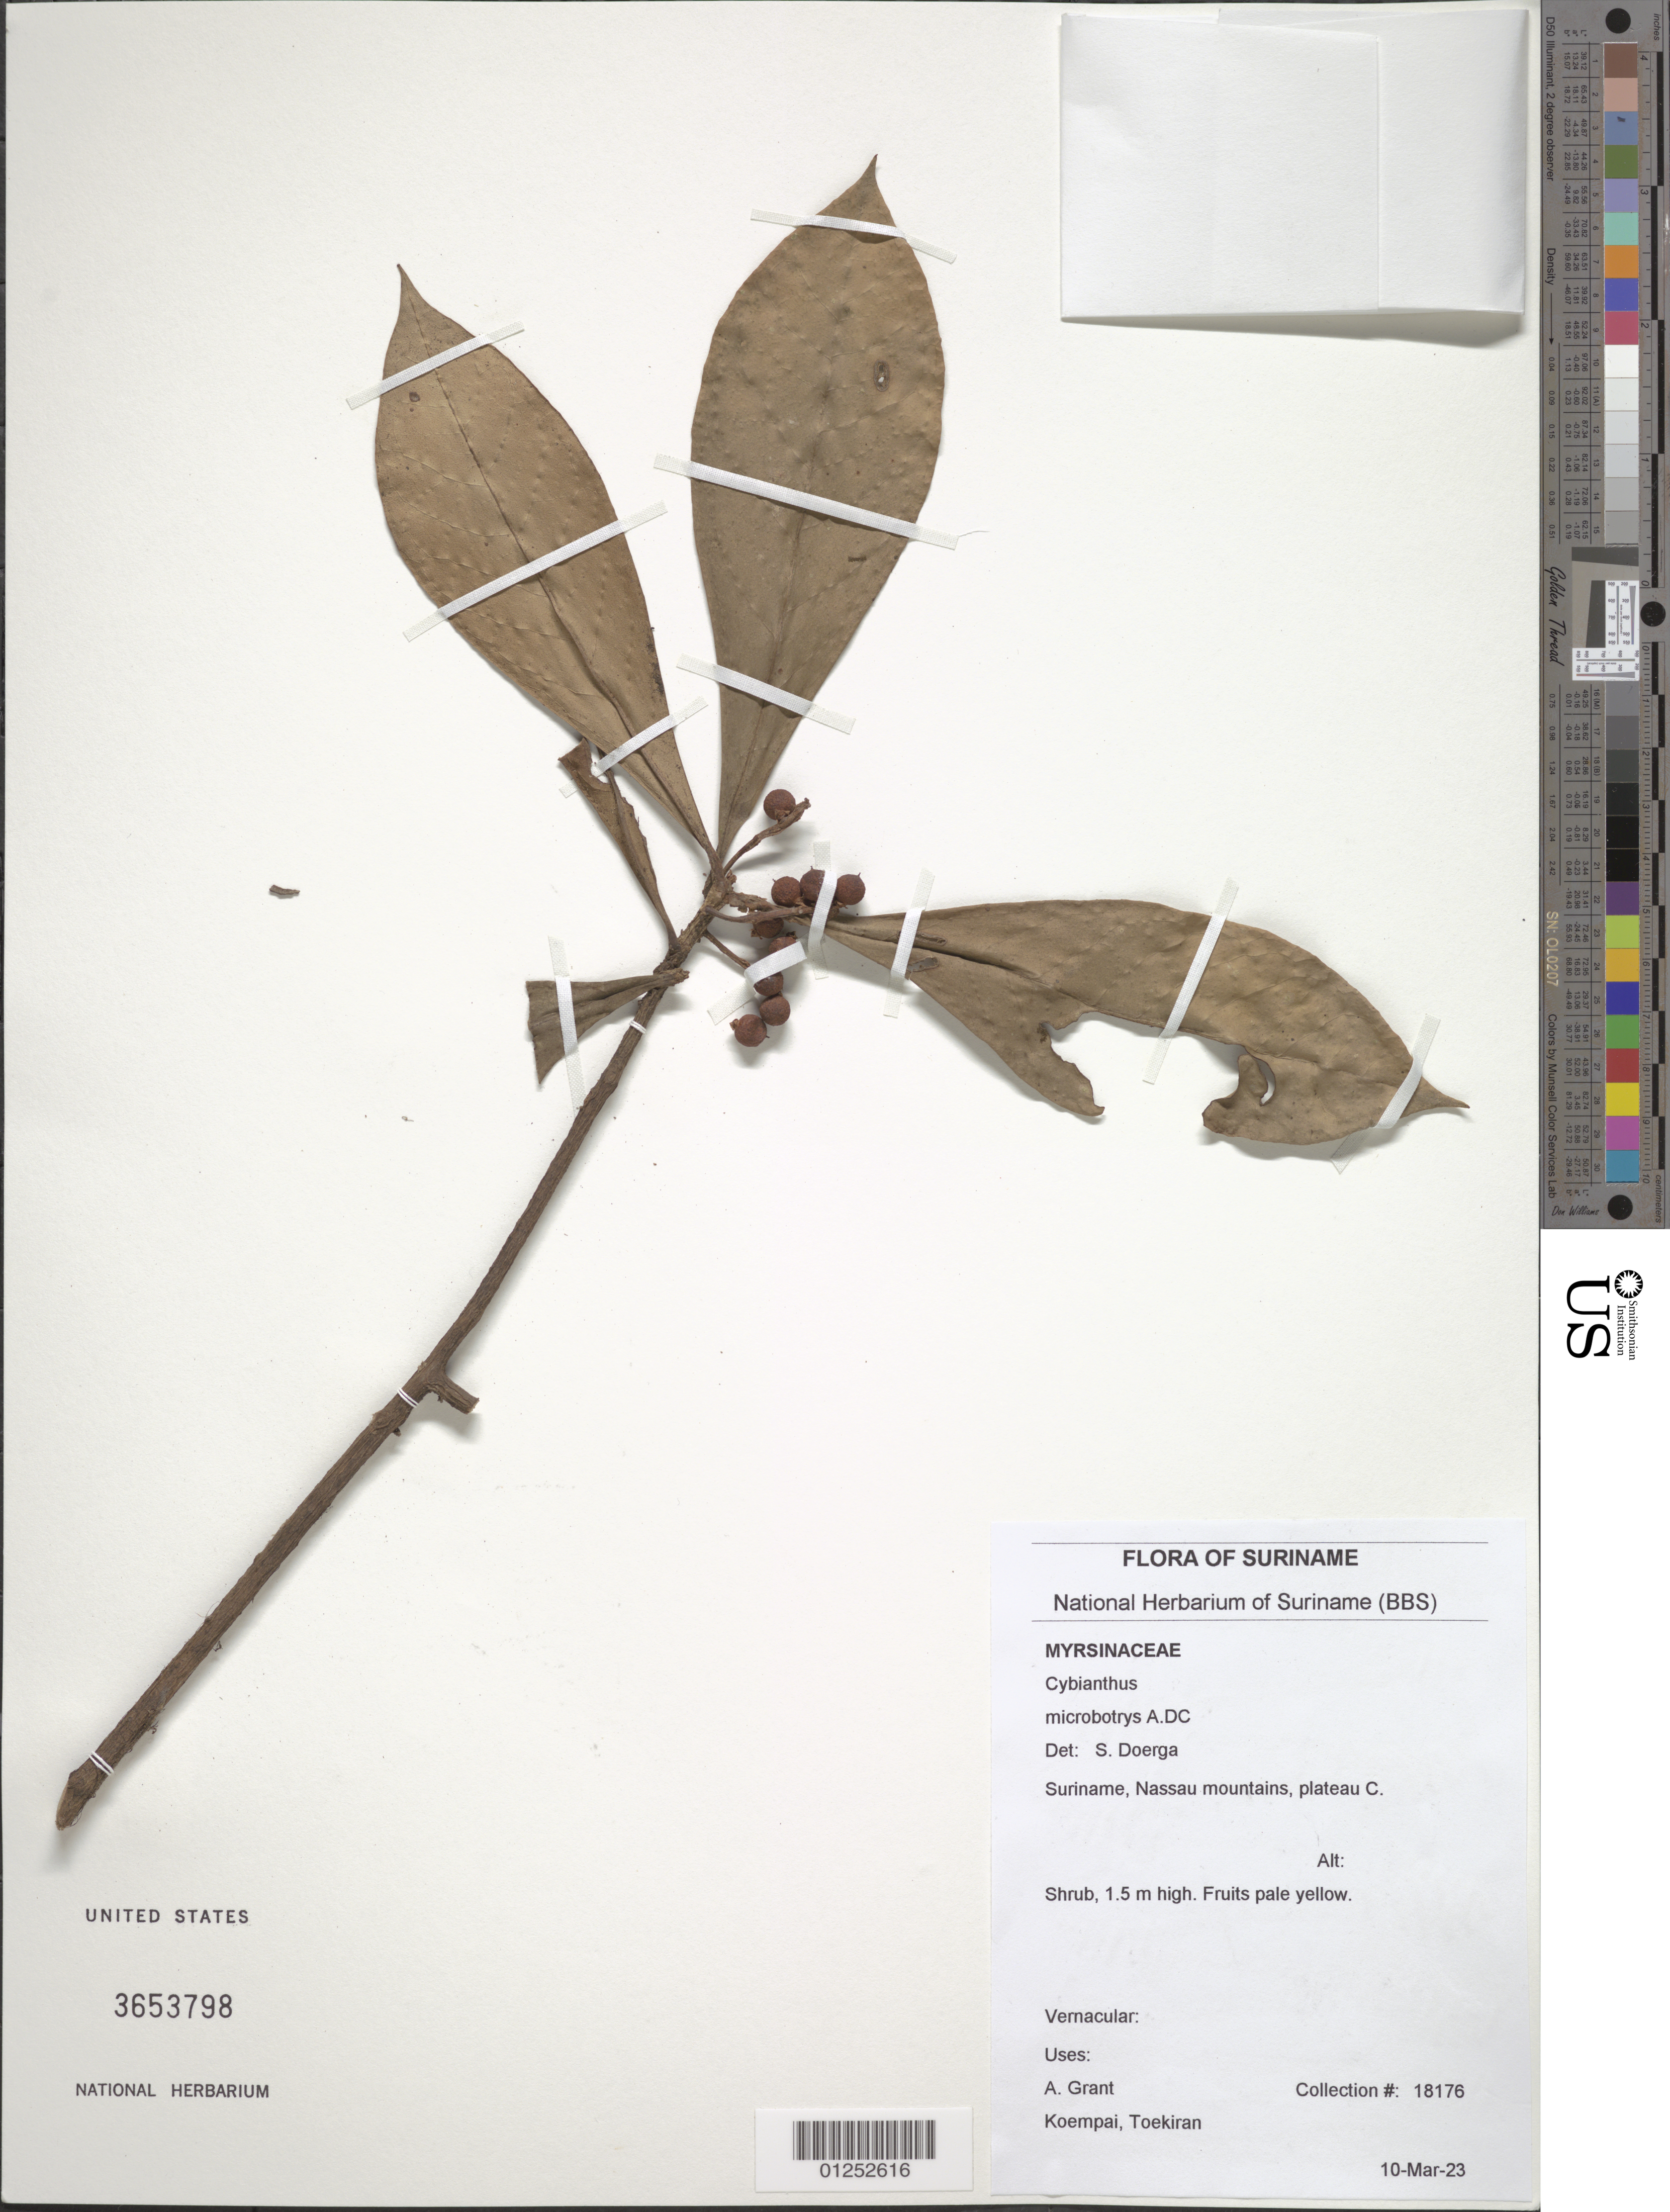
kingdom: Plantae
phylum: Tracheophyta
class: Magnoliopsida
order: Ericales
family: Primulaceae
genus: Cybianthus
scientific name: Cybianthus microbotrys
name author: A. DC.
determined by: Doerga, S.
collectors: A. Grant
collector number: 18176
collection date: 2010-03-23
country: Suriname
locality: Nassau Mountains, plateau C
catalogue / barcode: US 3653798